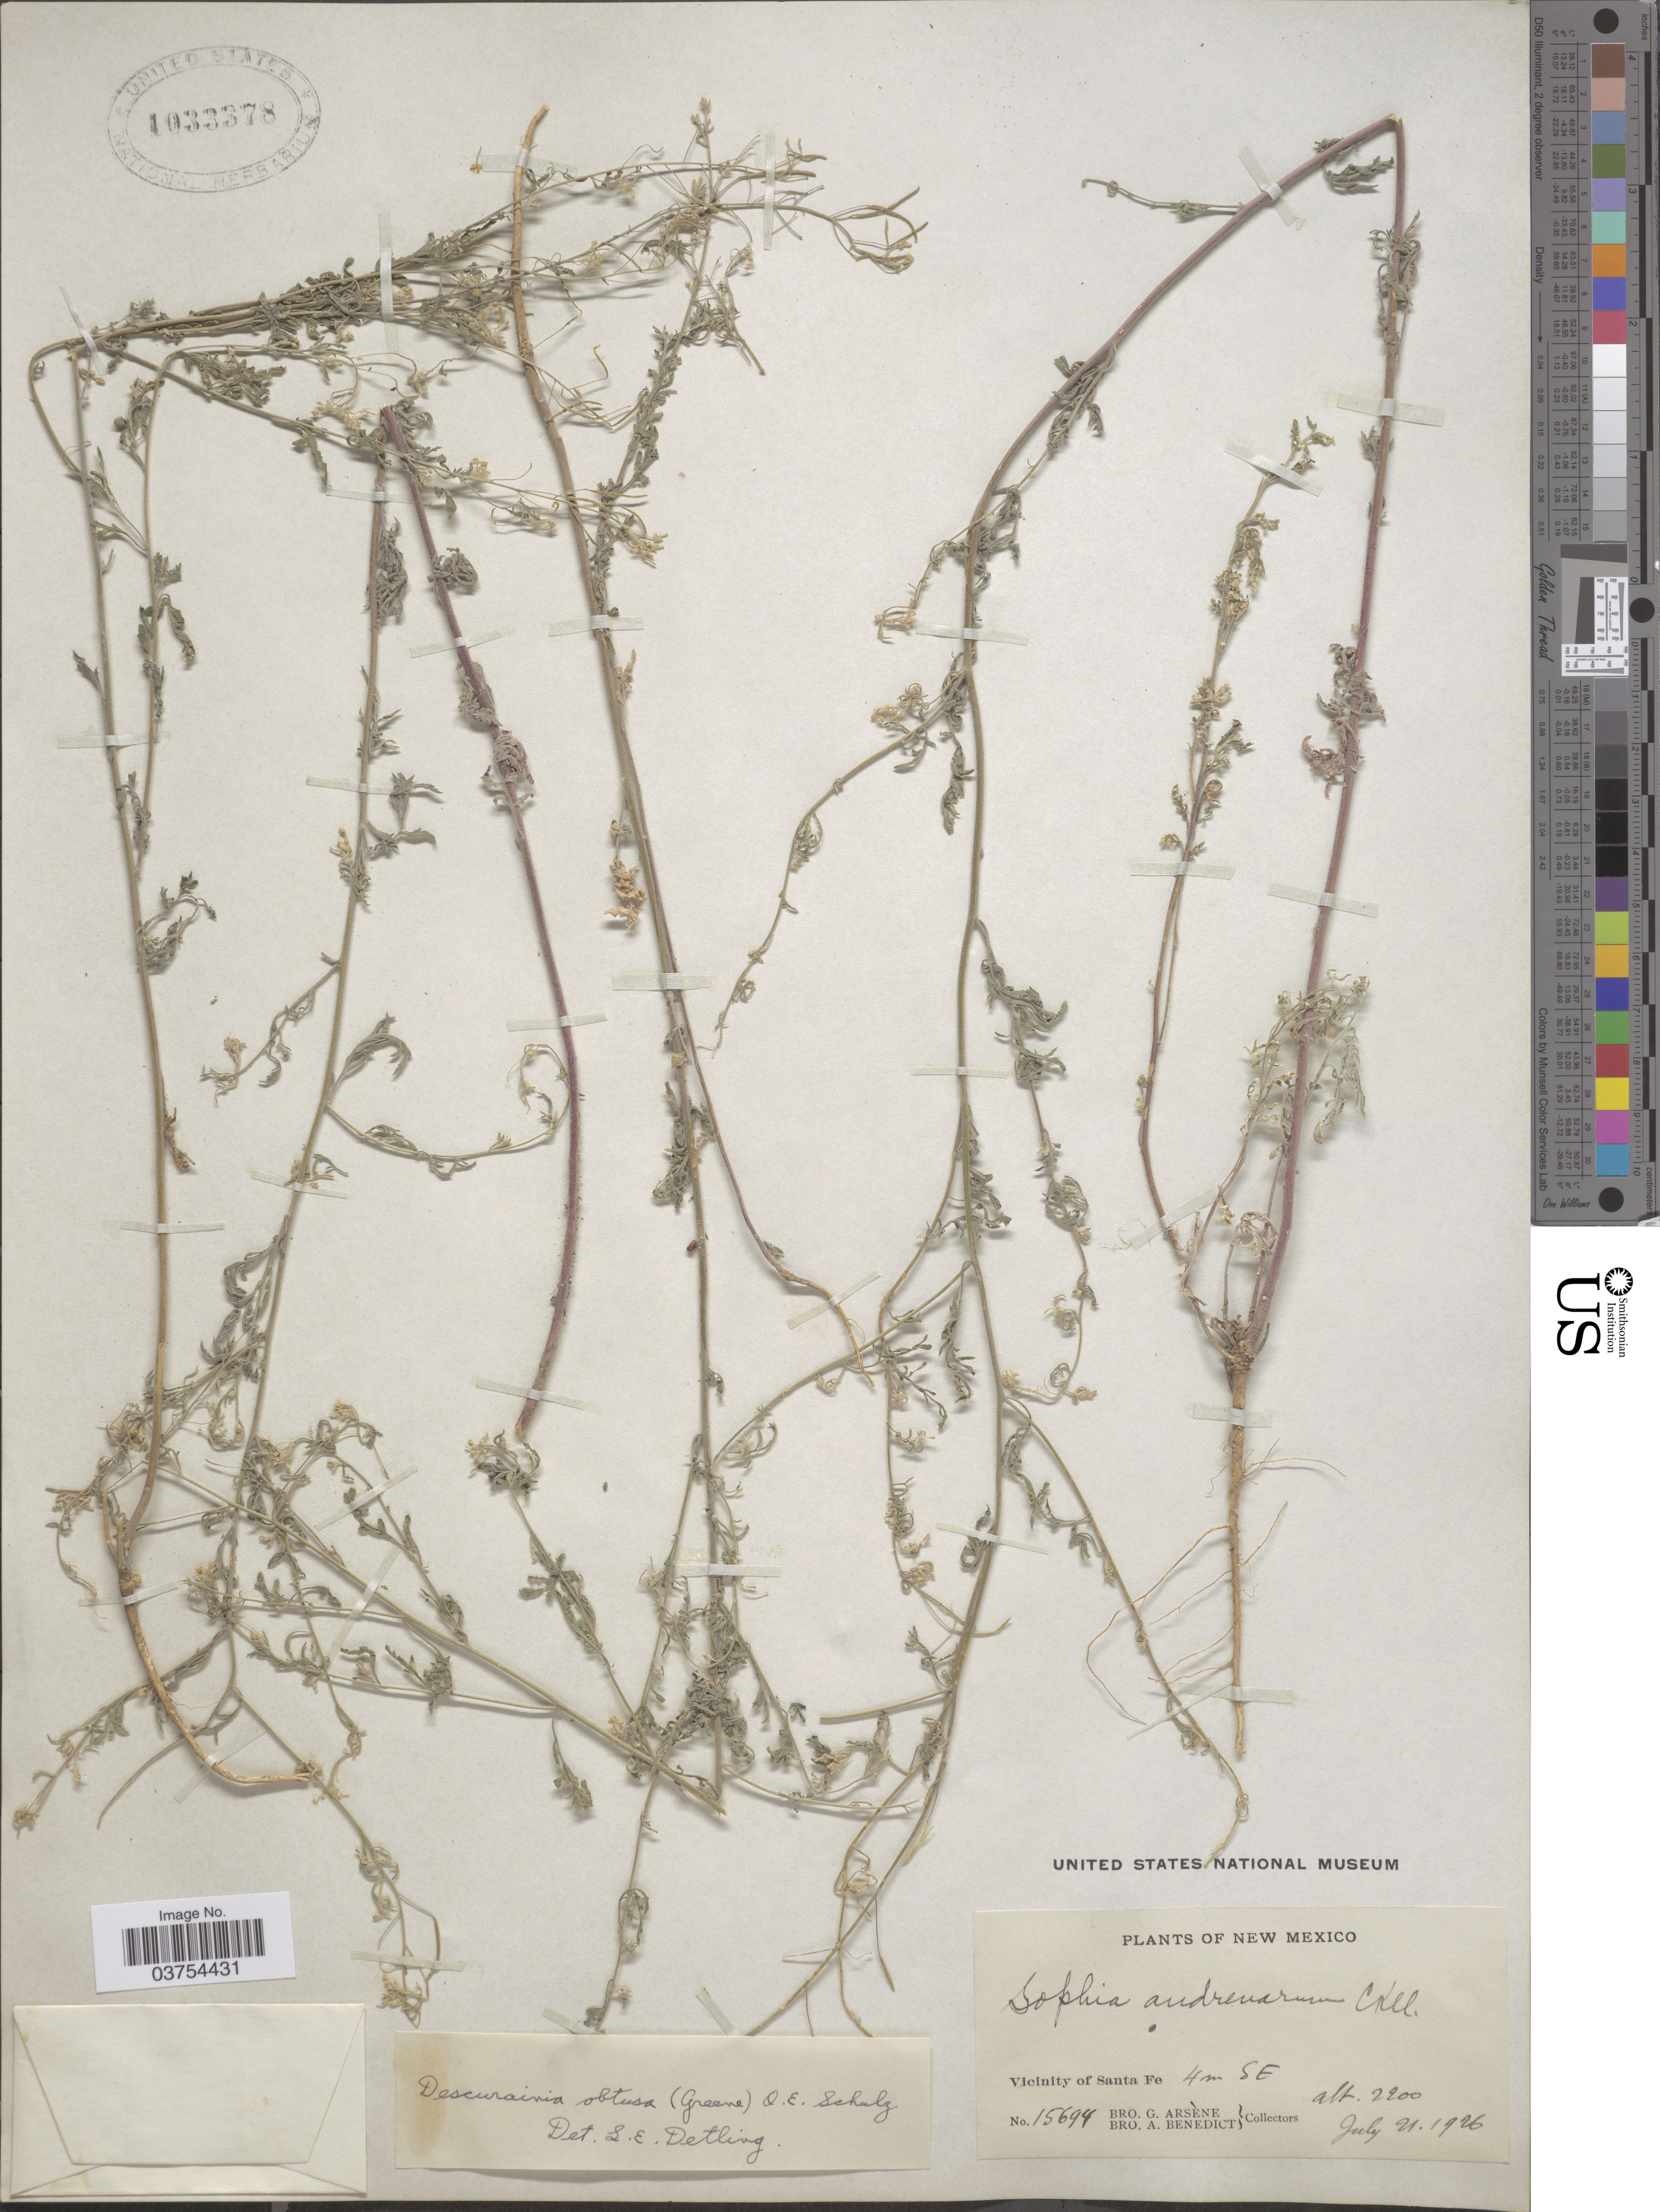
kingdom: Plantae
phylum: Tracheophyta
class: Magnoliopsida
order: Brassicales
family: Brassicaceae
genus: Descurainia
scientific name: Descurainia obtusa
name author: (Greene & C.A. Mey.) O.E. Schulz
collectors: Bro. G. Arsène & Bro. A. Benedict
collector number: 15694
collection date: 1926-07-21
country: United States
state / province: New Mexico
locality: Vicinity of Santa Fe. 4m SE.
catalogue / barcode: US 1033378